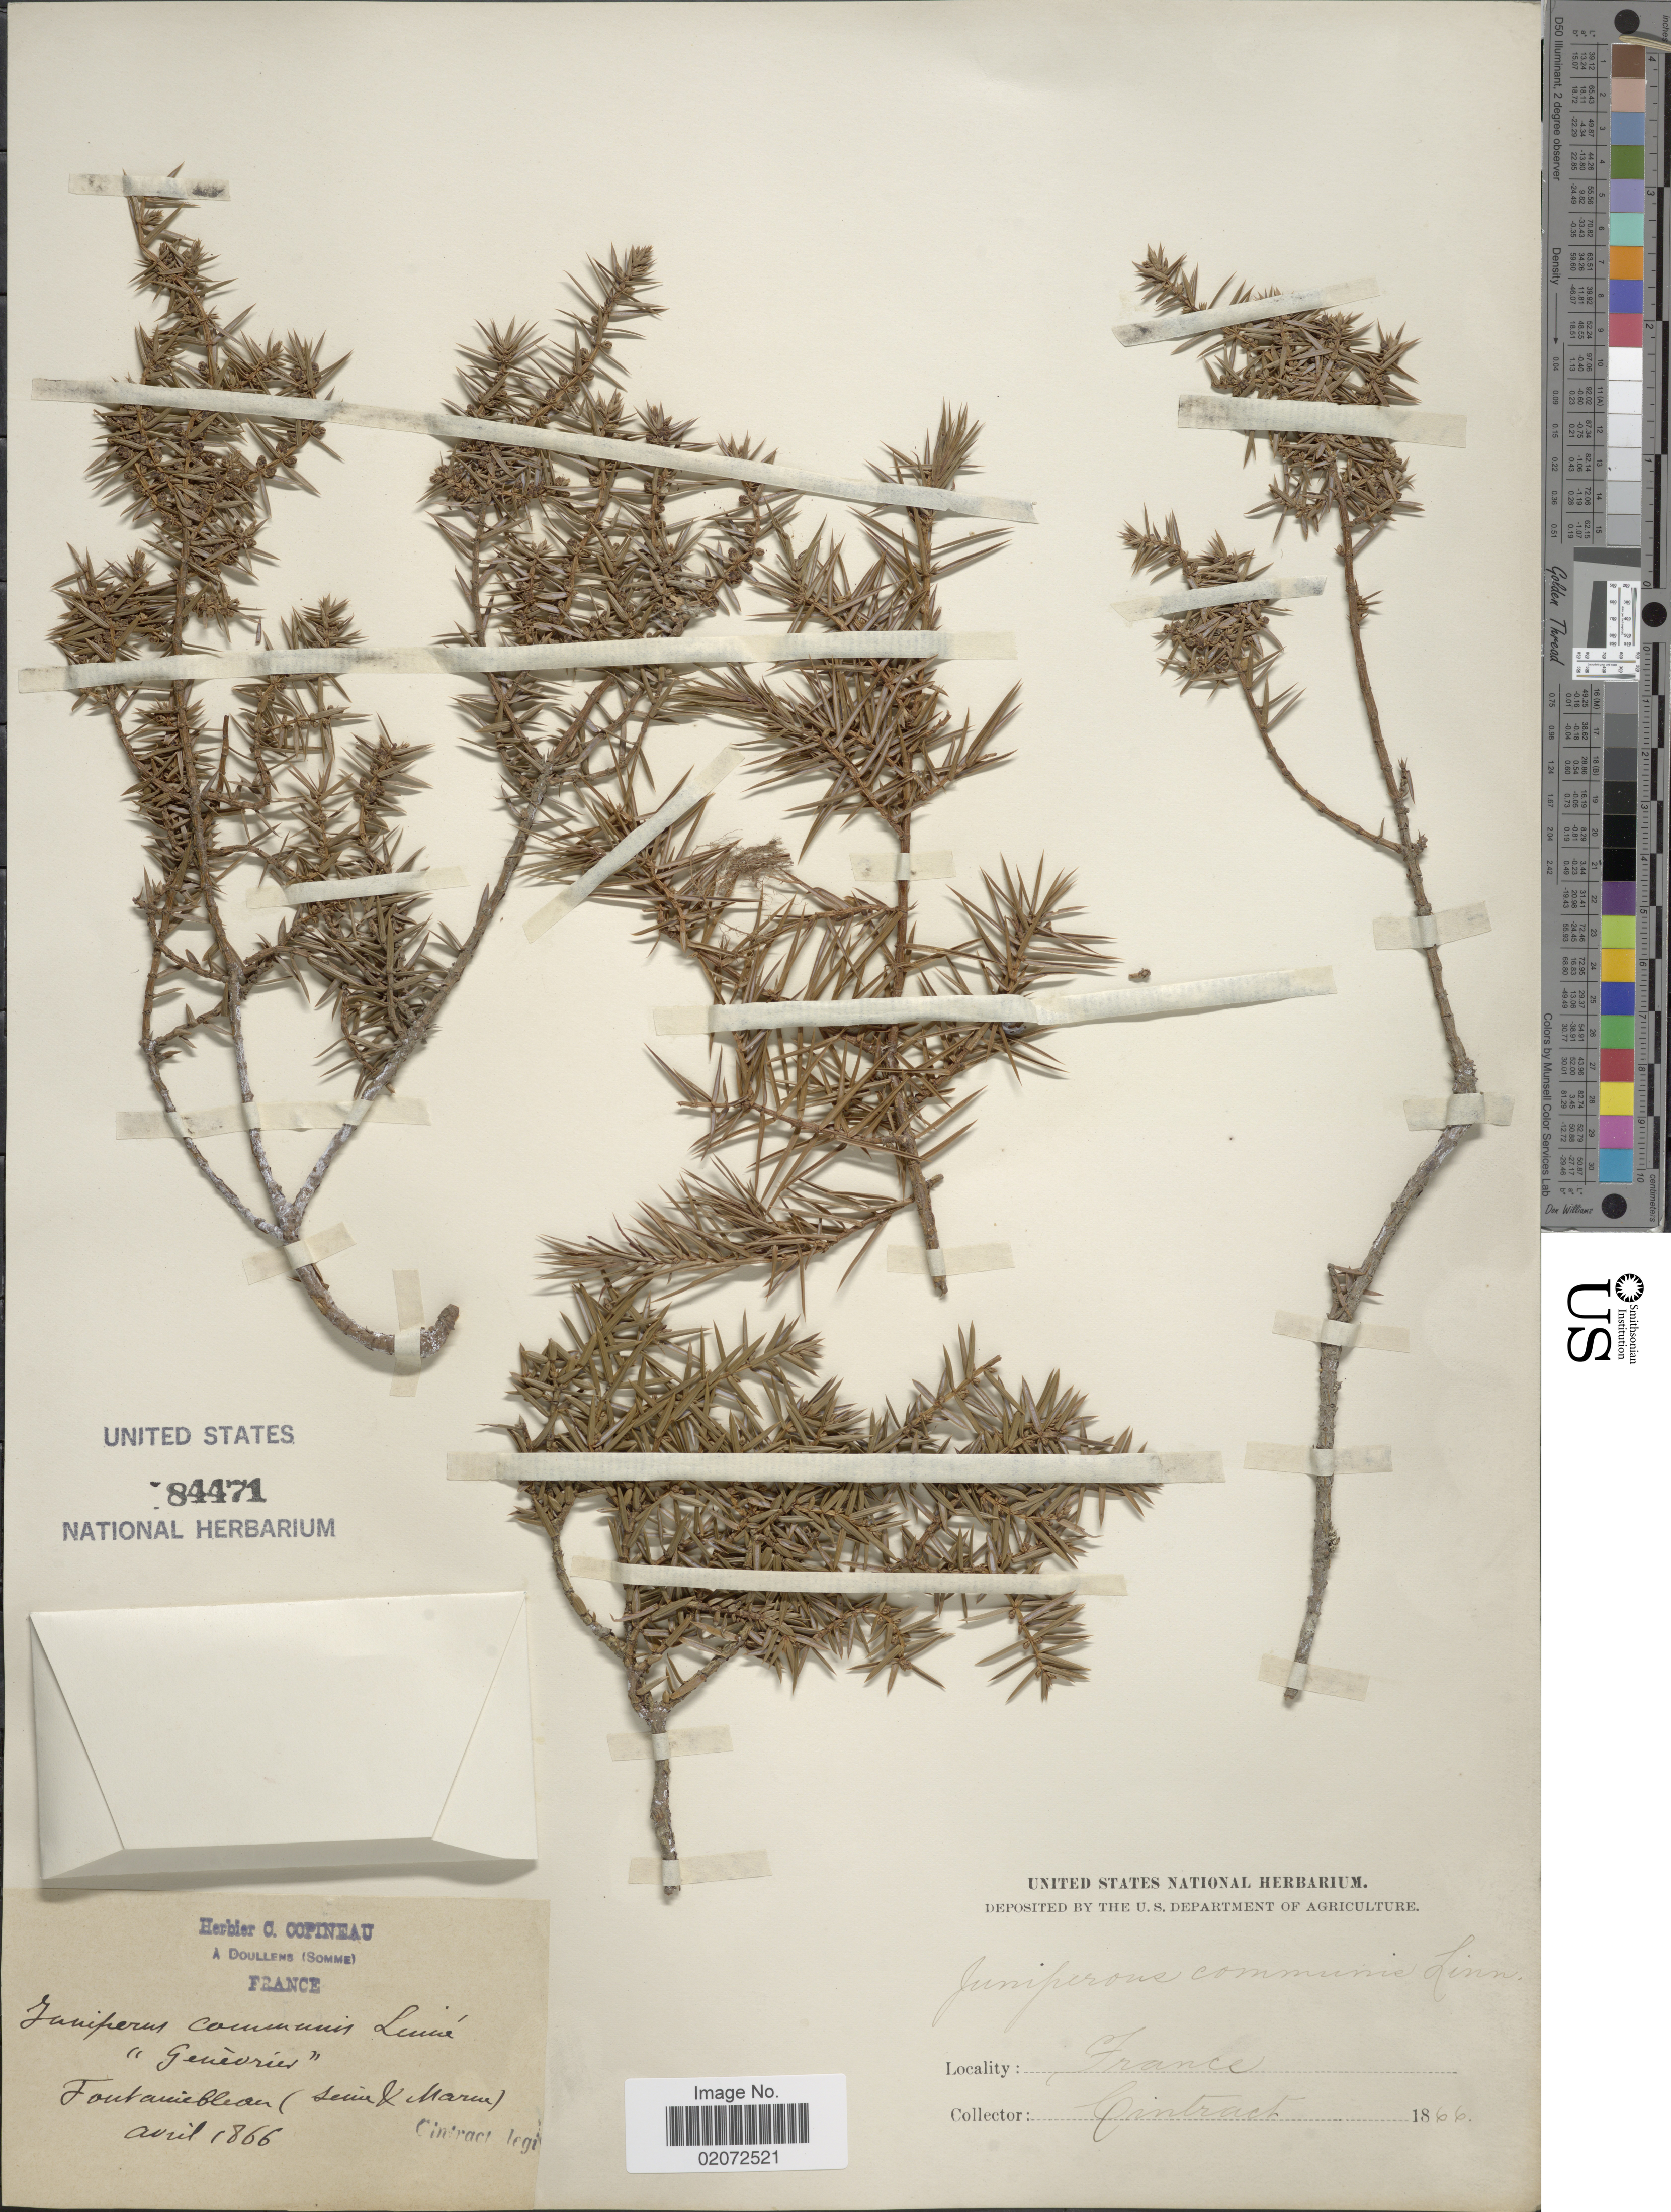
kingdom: Plantae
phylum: Tracheophyta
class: Pinopsida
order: Pinales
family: Cupressaceae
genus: Juniperus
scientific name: Juniperus communis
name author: L.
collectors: Cintract, --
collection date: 1866-04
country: France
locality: Fontainebleau (Seine & Marne).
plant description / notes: Corrected "Foutraublean (Suiss & Maru)" to "Fontainebleau (Seine & Marne)."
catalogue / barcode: US 84471